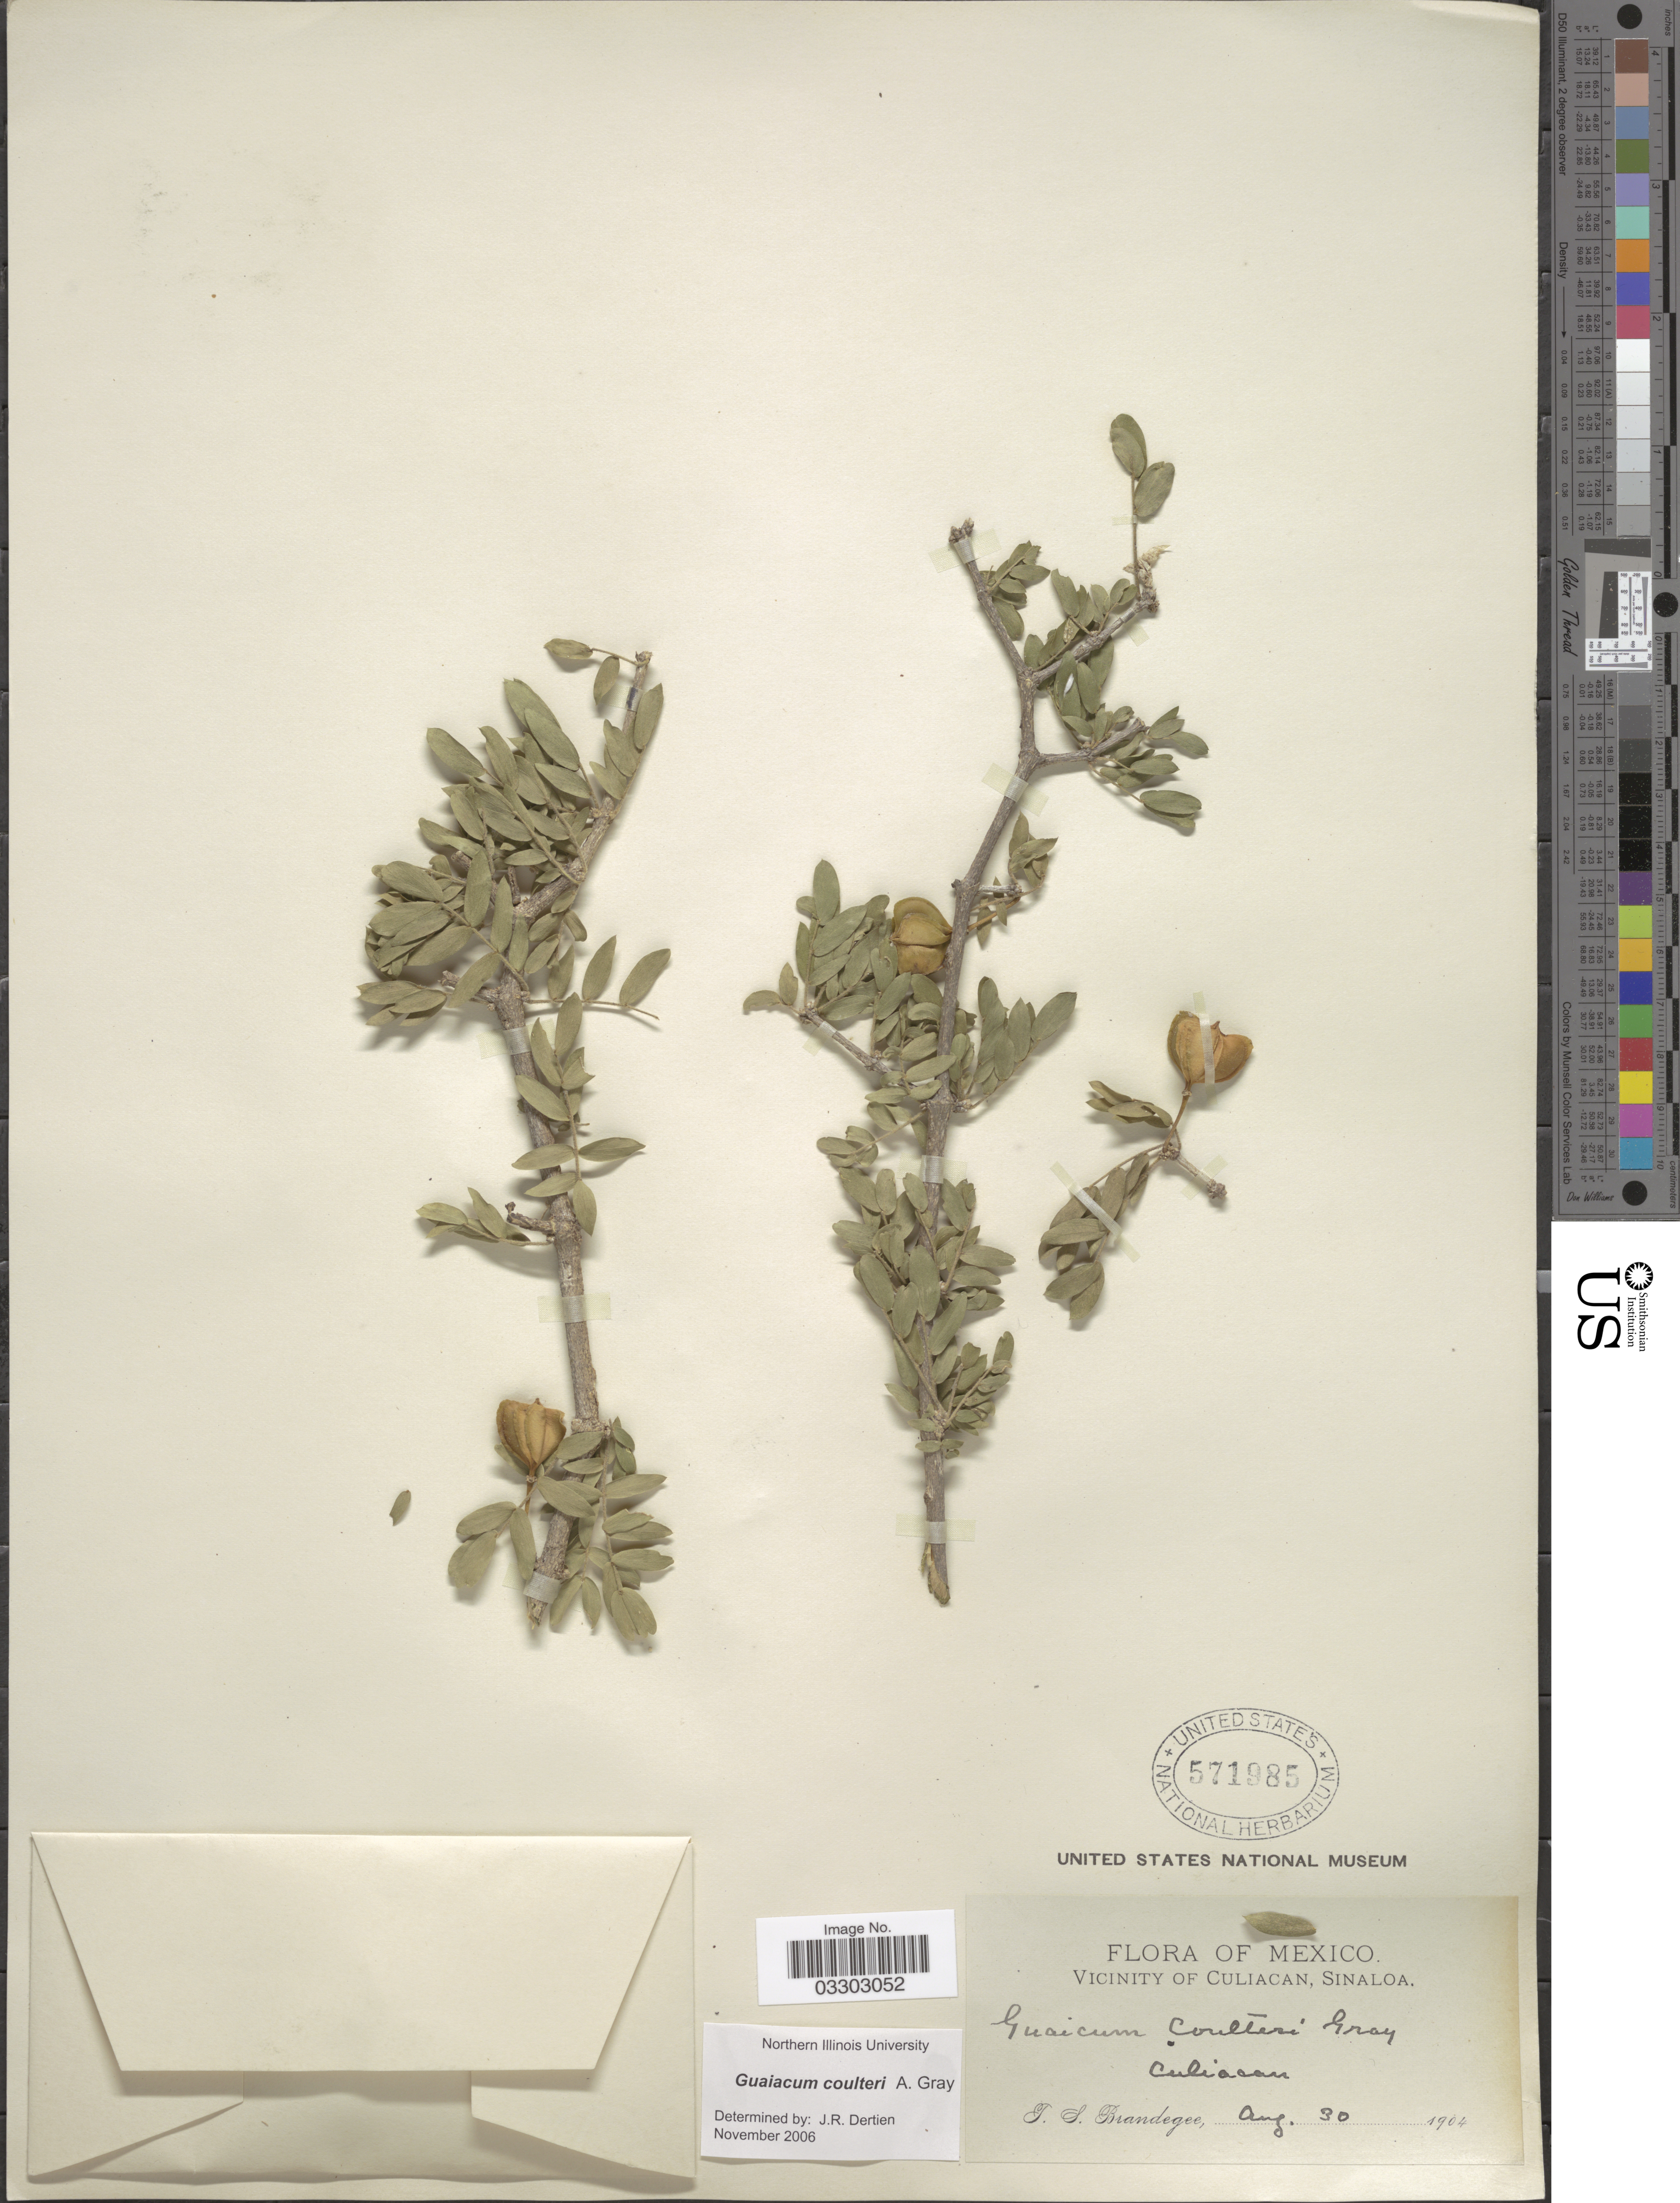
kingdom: Plantae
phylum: Tracheophyta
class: Magnoliopsida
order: Zygophyllales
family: Zygophyllaceae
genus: Guaiacum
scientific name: Guaiacum coulteri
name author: A. Gray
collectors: T. S. Brandegee (herbarium)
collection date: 1904-08-30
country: Mexico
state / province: Sinaloa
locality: Vicinity of Culiacan. Culiacan.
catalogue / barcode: US 571985